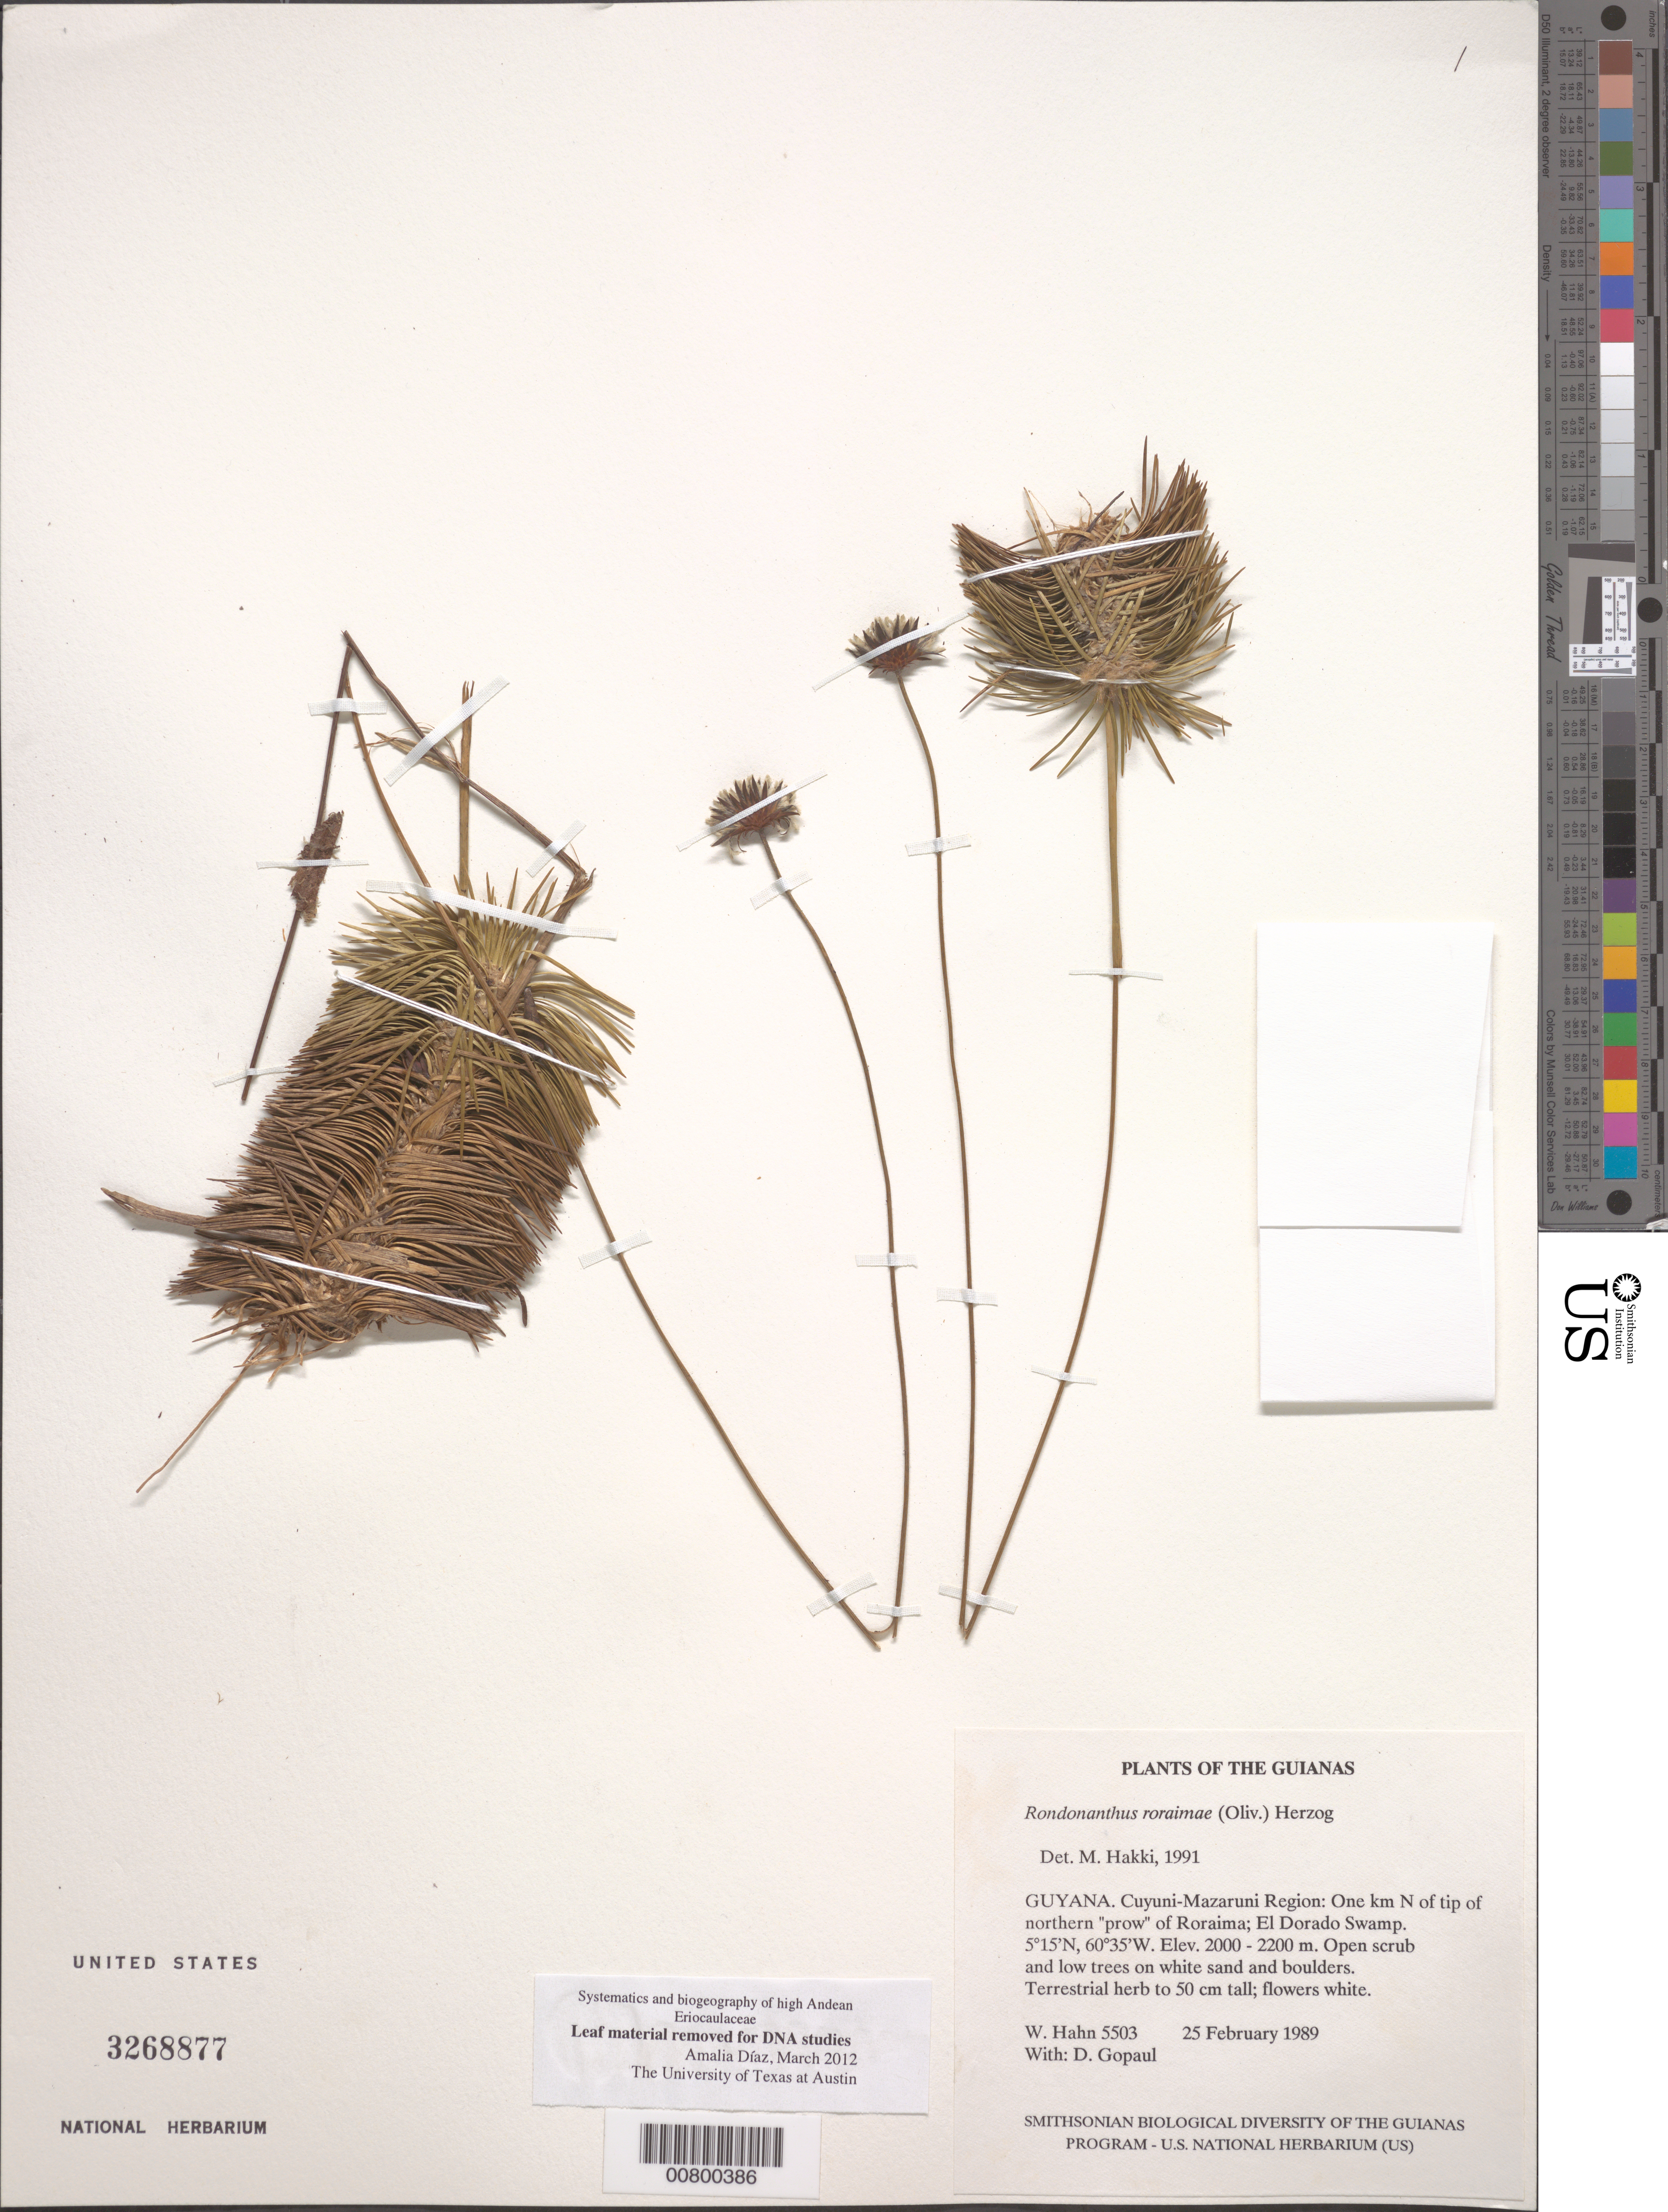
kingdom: Plantae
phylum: Tracheophyta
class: Liliopsida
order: Poales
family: Eriocaulaceae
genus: Rondonanthus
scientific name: Rondonanthus roraimae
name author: (Oliv.) Herzog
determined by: Hakki, M. J.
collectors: W. Hahn & D. Gopaul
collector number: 5503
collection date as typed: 25 February 1989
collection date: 1989-02-25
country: Guyana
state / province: Cuyuni-Mazaruni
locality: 1 km N of tip of northern "prow" of Roraima; El Dorado Swamp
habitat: Open scrub and low trees on white sand and boulders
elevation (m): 2000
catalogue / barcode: US 3268877